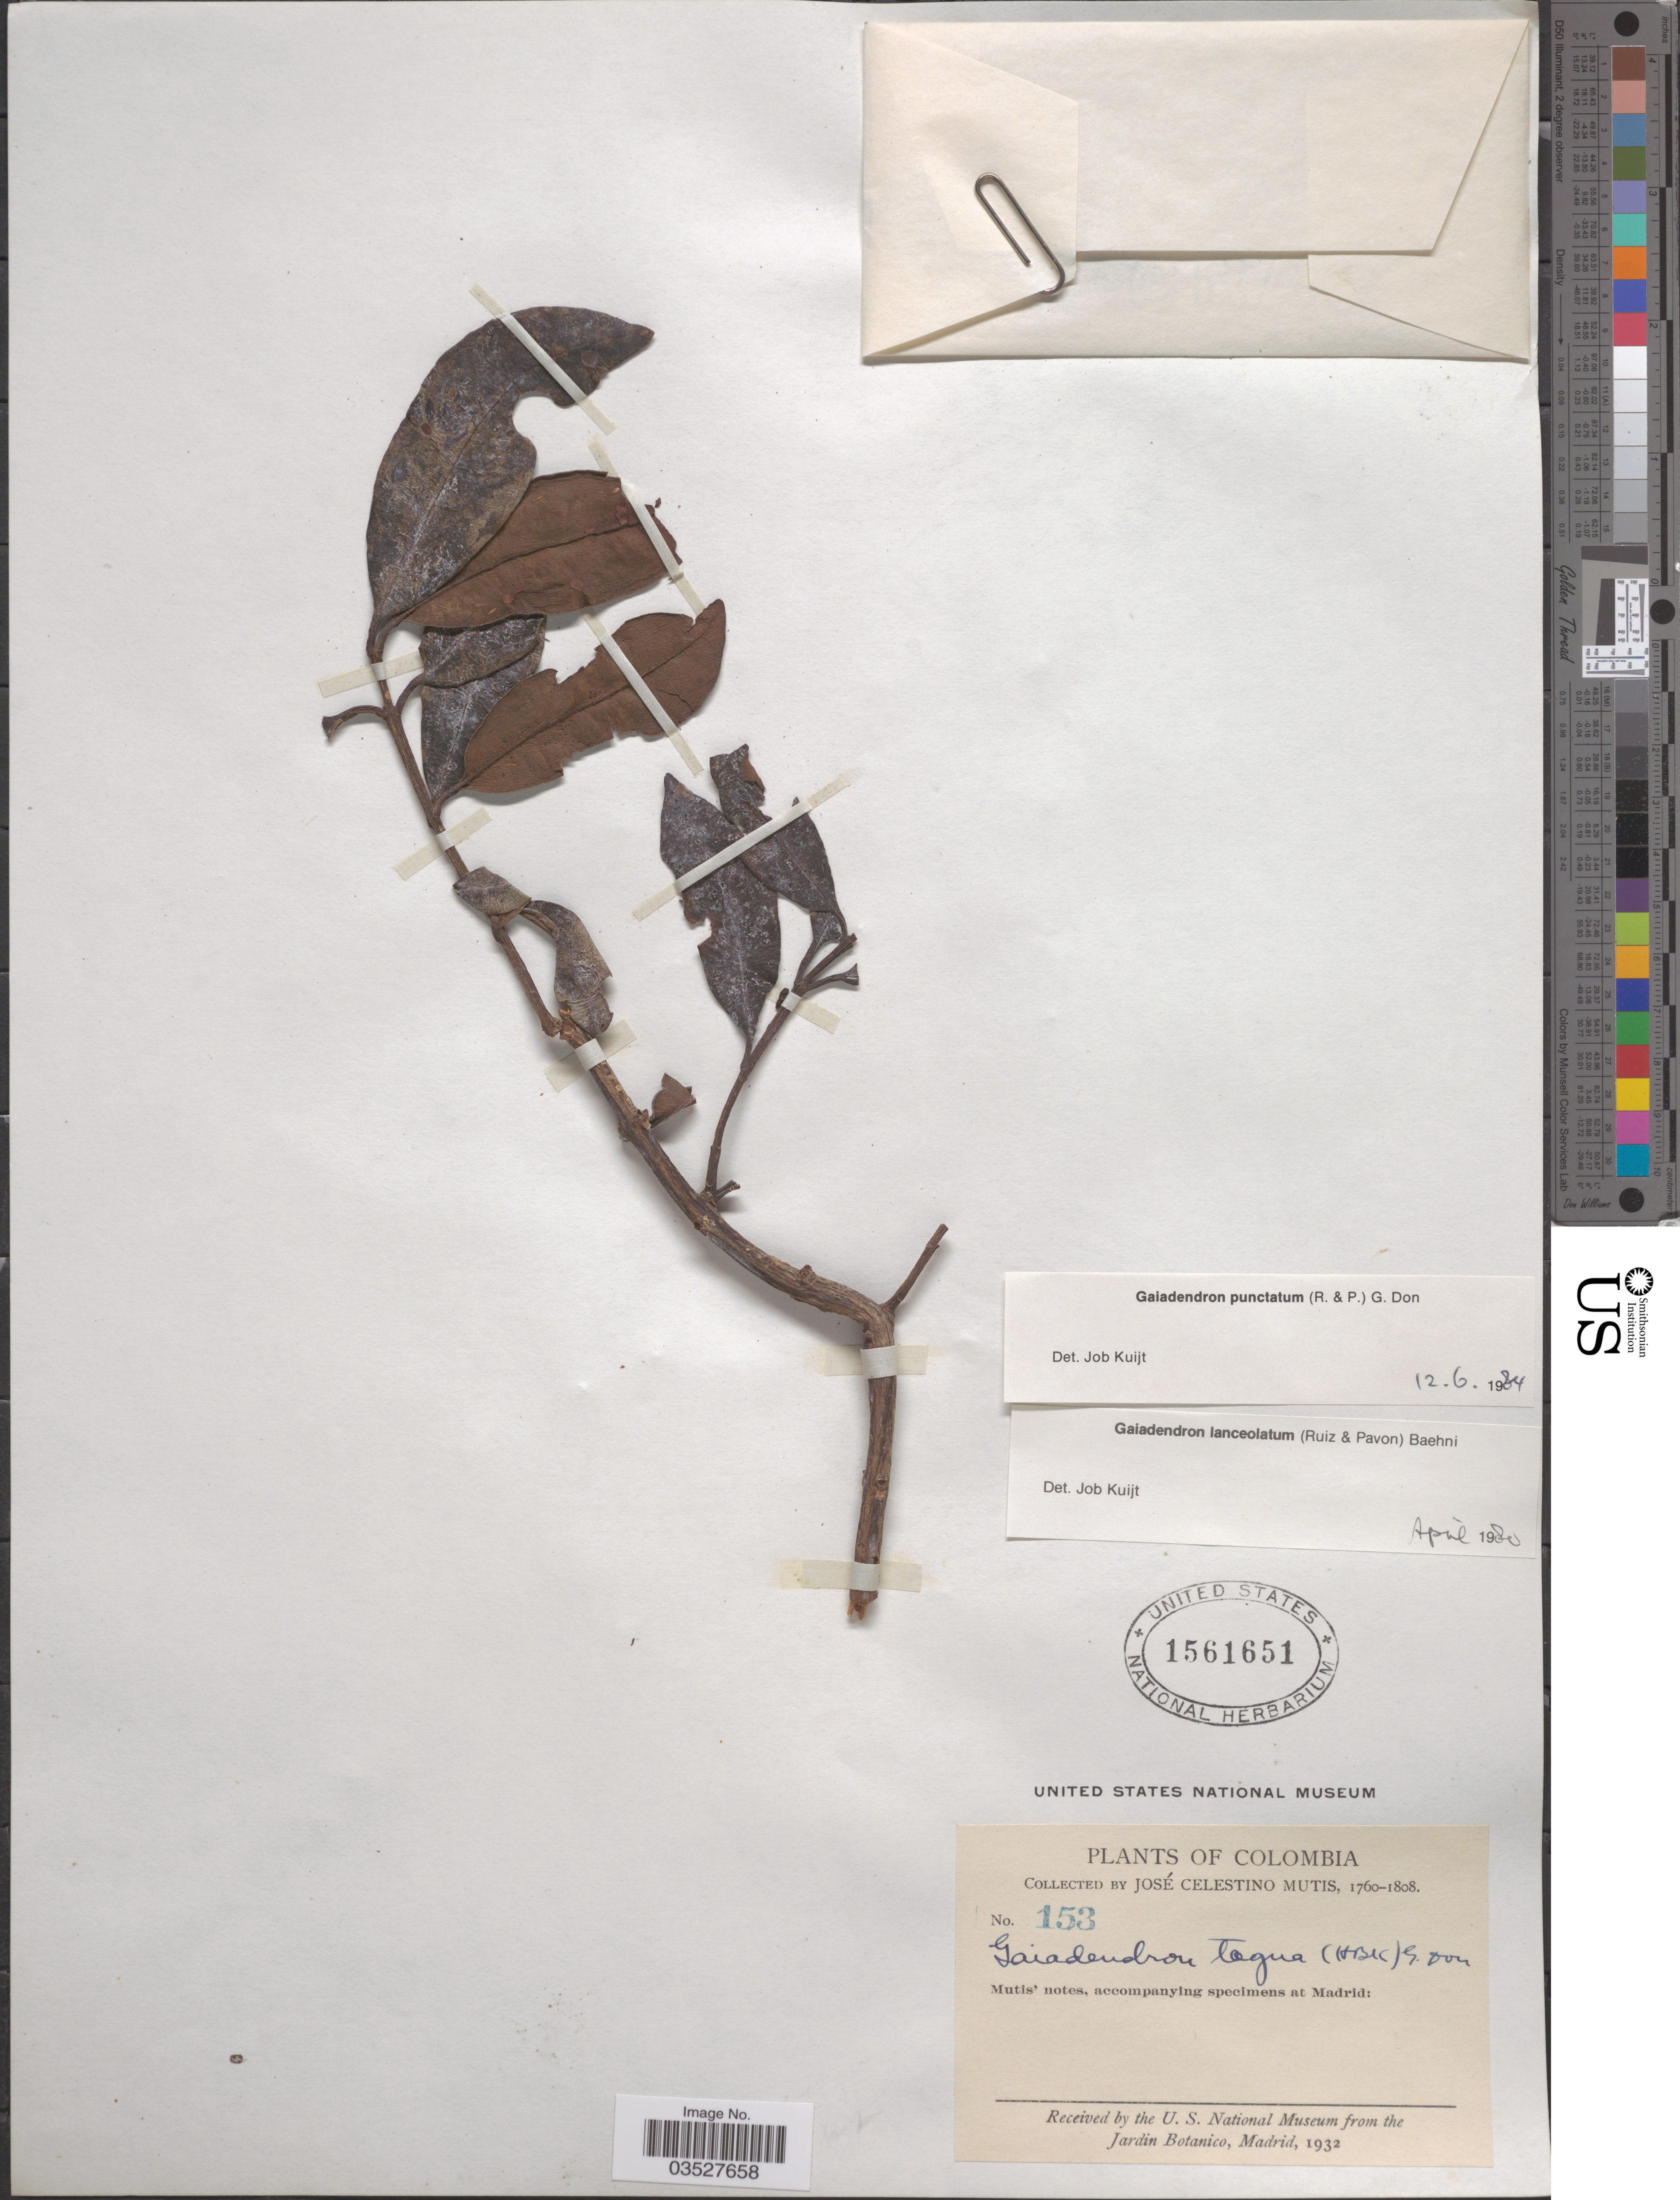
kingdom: Plantae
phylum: Tracheophyta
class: Magnoliopsida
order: Santalales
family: Loranthaceae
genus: Gaiadendron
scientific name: Gaiadendron punctatum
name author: (Ruiz & Pav.) G. Don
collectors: J. C. B. Mutis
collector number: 153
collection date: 1760/1808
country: Colombia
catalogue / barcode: US 1561651